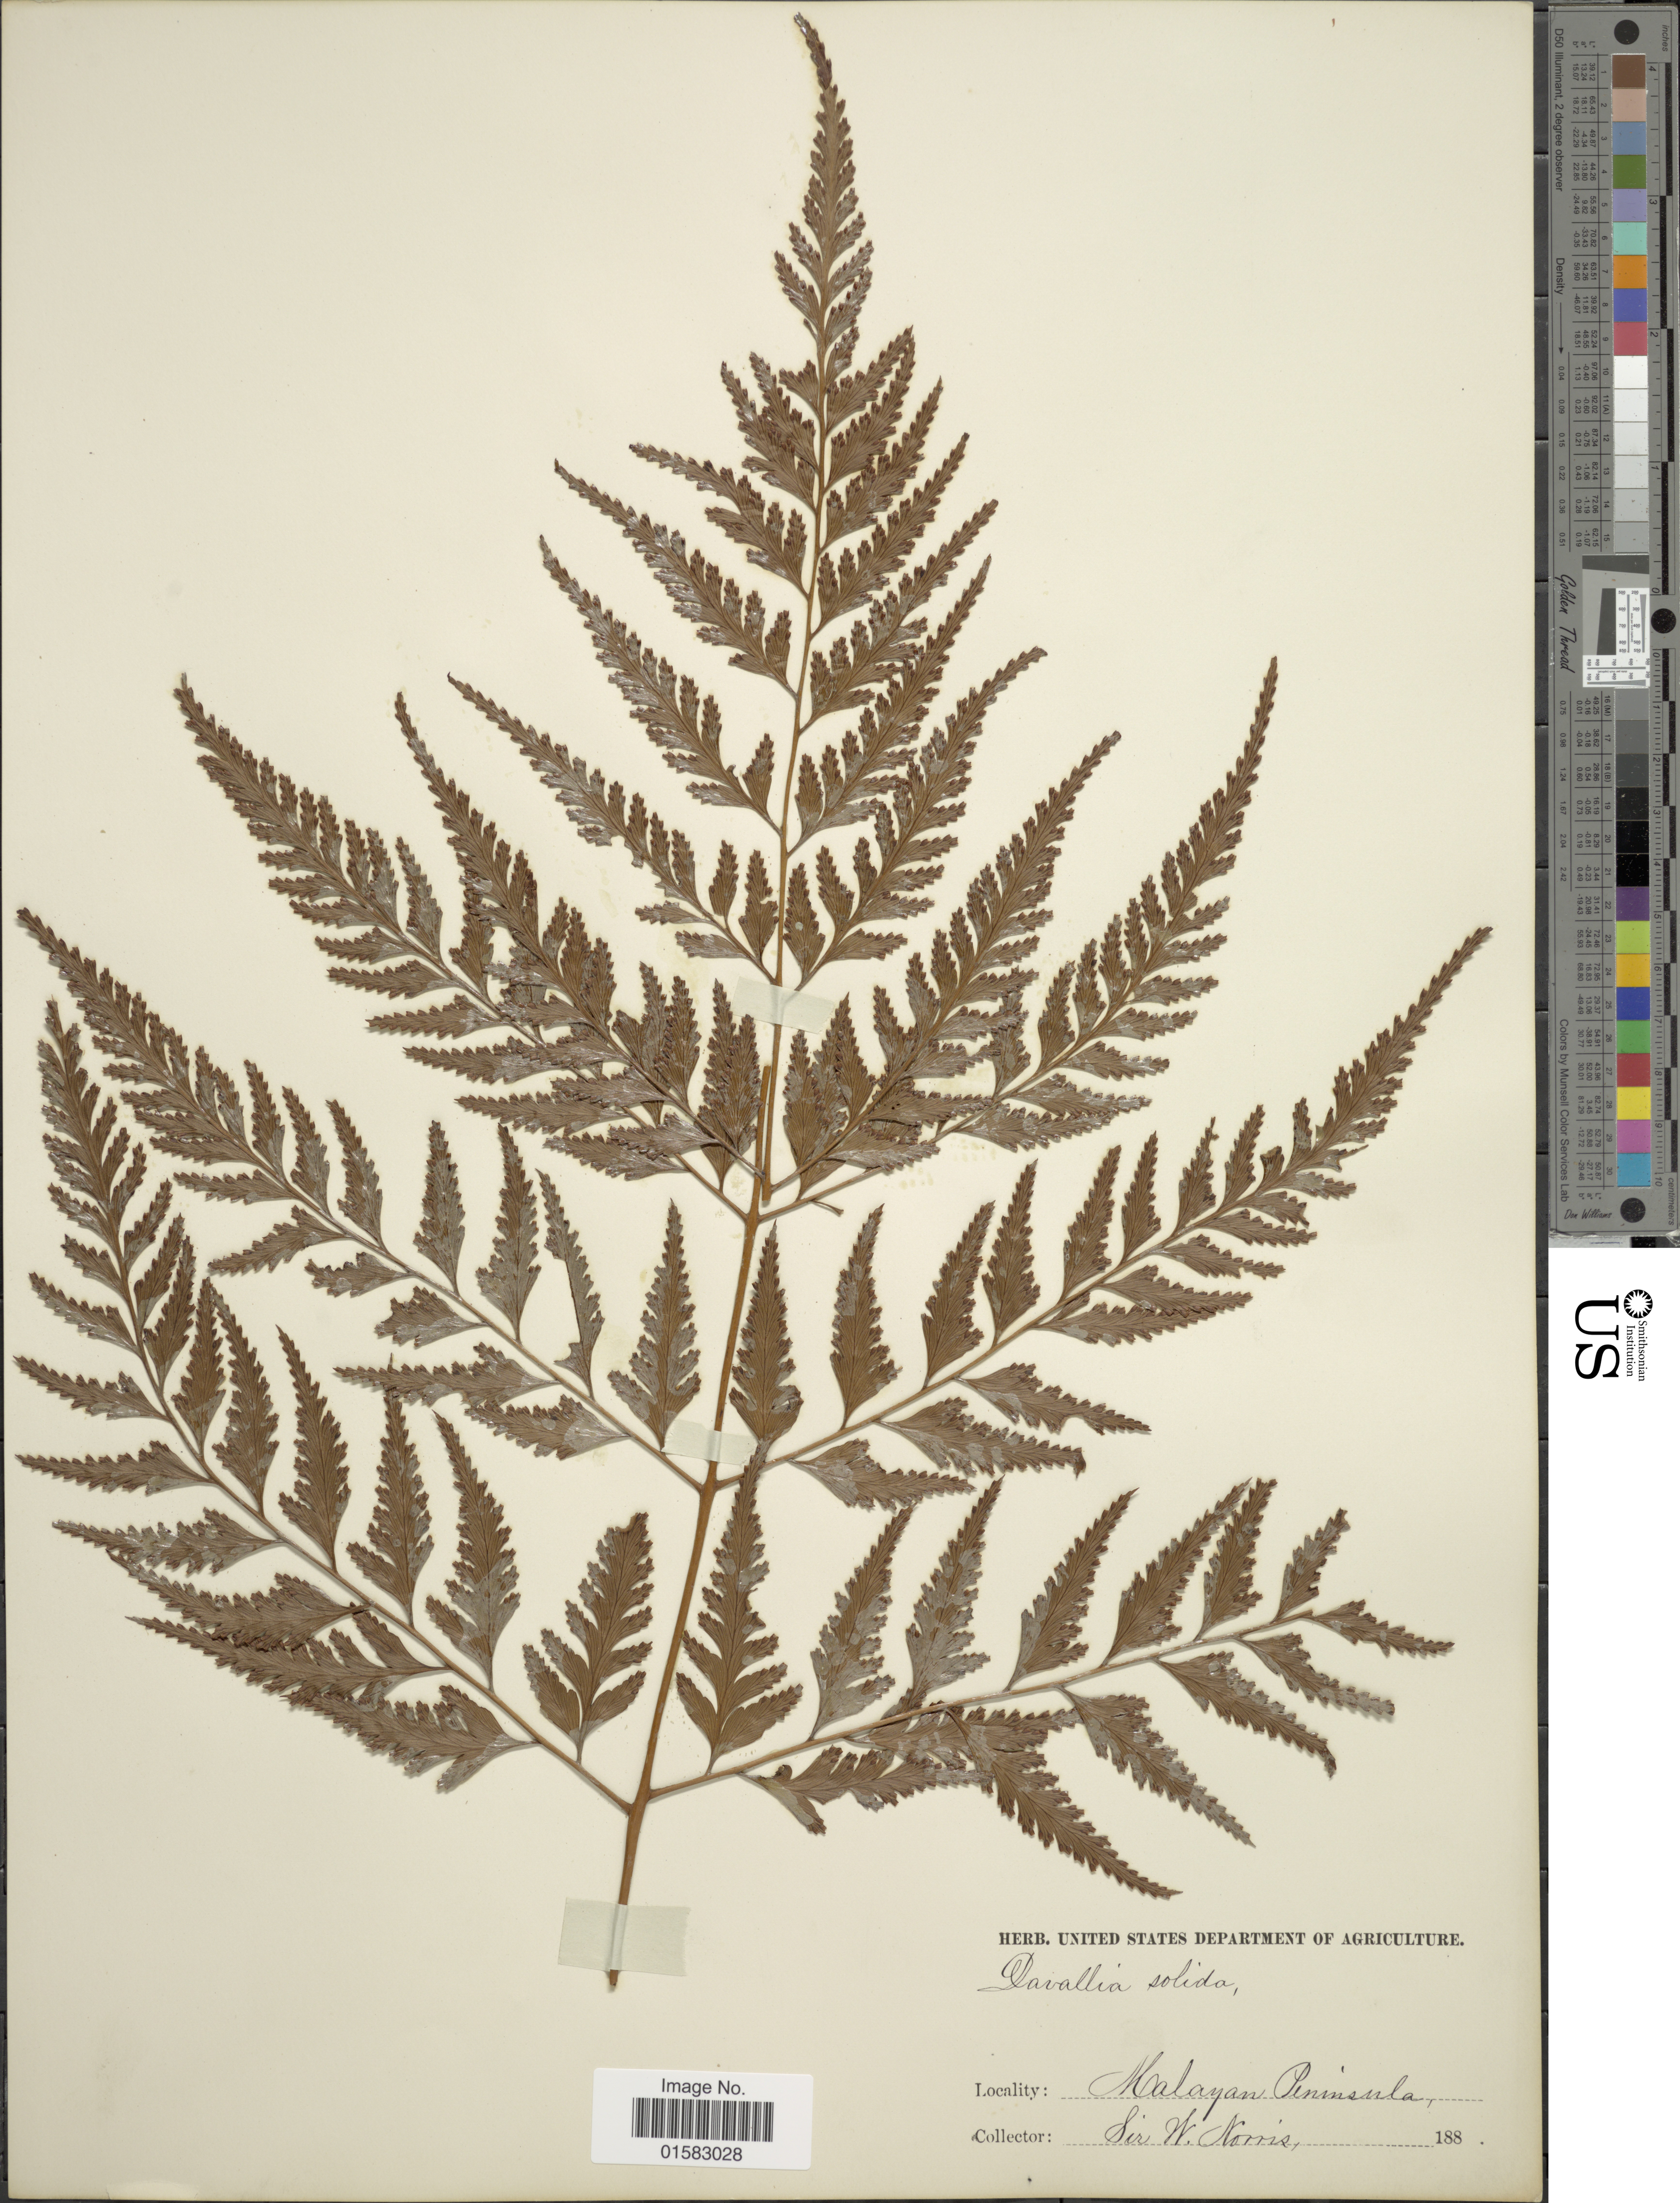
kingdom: Plantae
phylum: Tracheophyta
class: Polypodiopsida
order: Polypodiales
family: Davalliaceae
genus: Davallia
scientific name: Davallia solida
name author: (G. Forst.) Sw.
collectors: W. Norris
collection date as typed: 188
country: Malaysia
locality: Malayan Peninsula